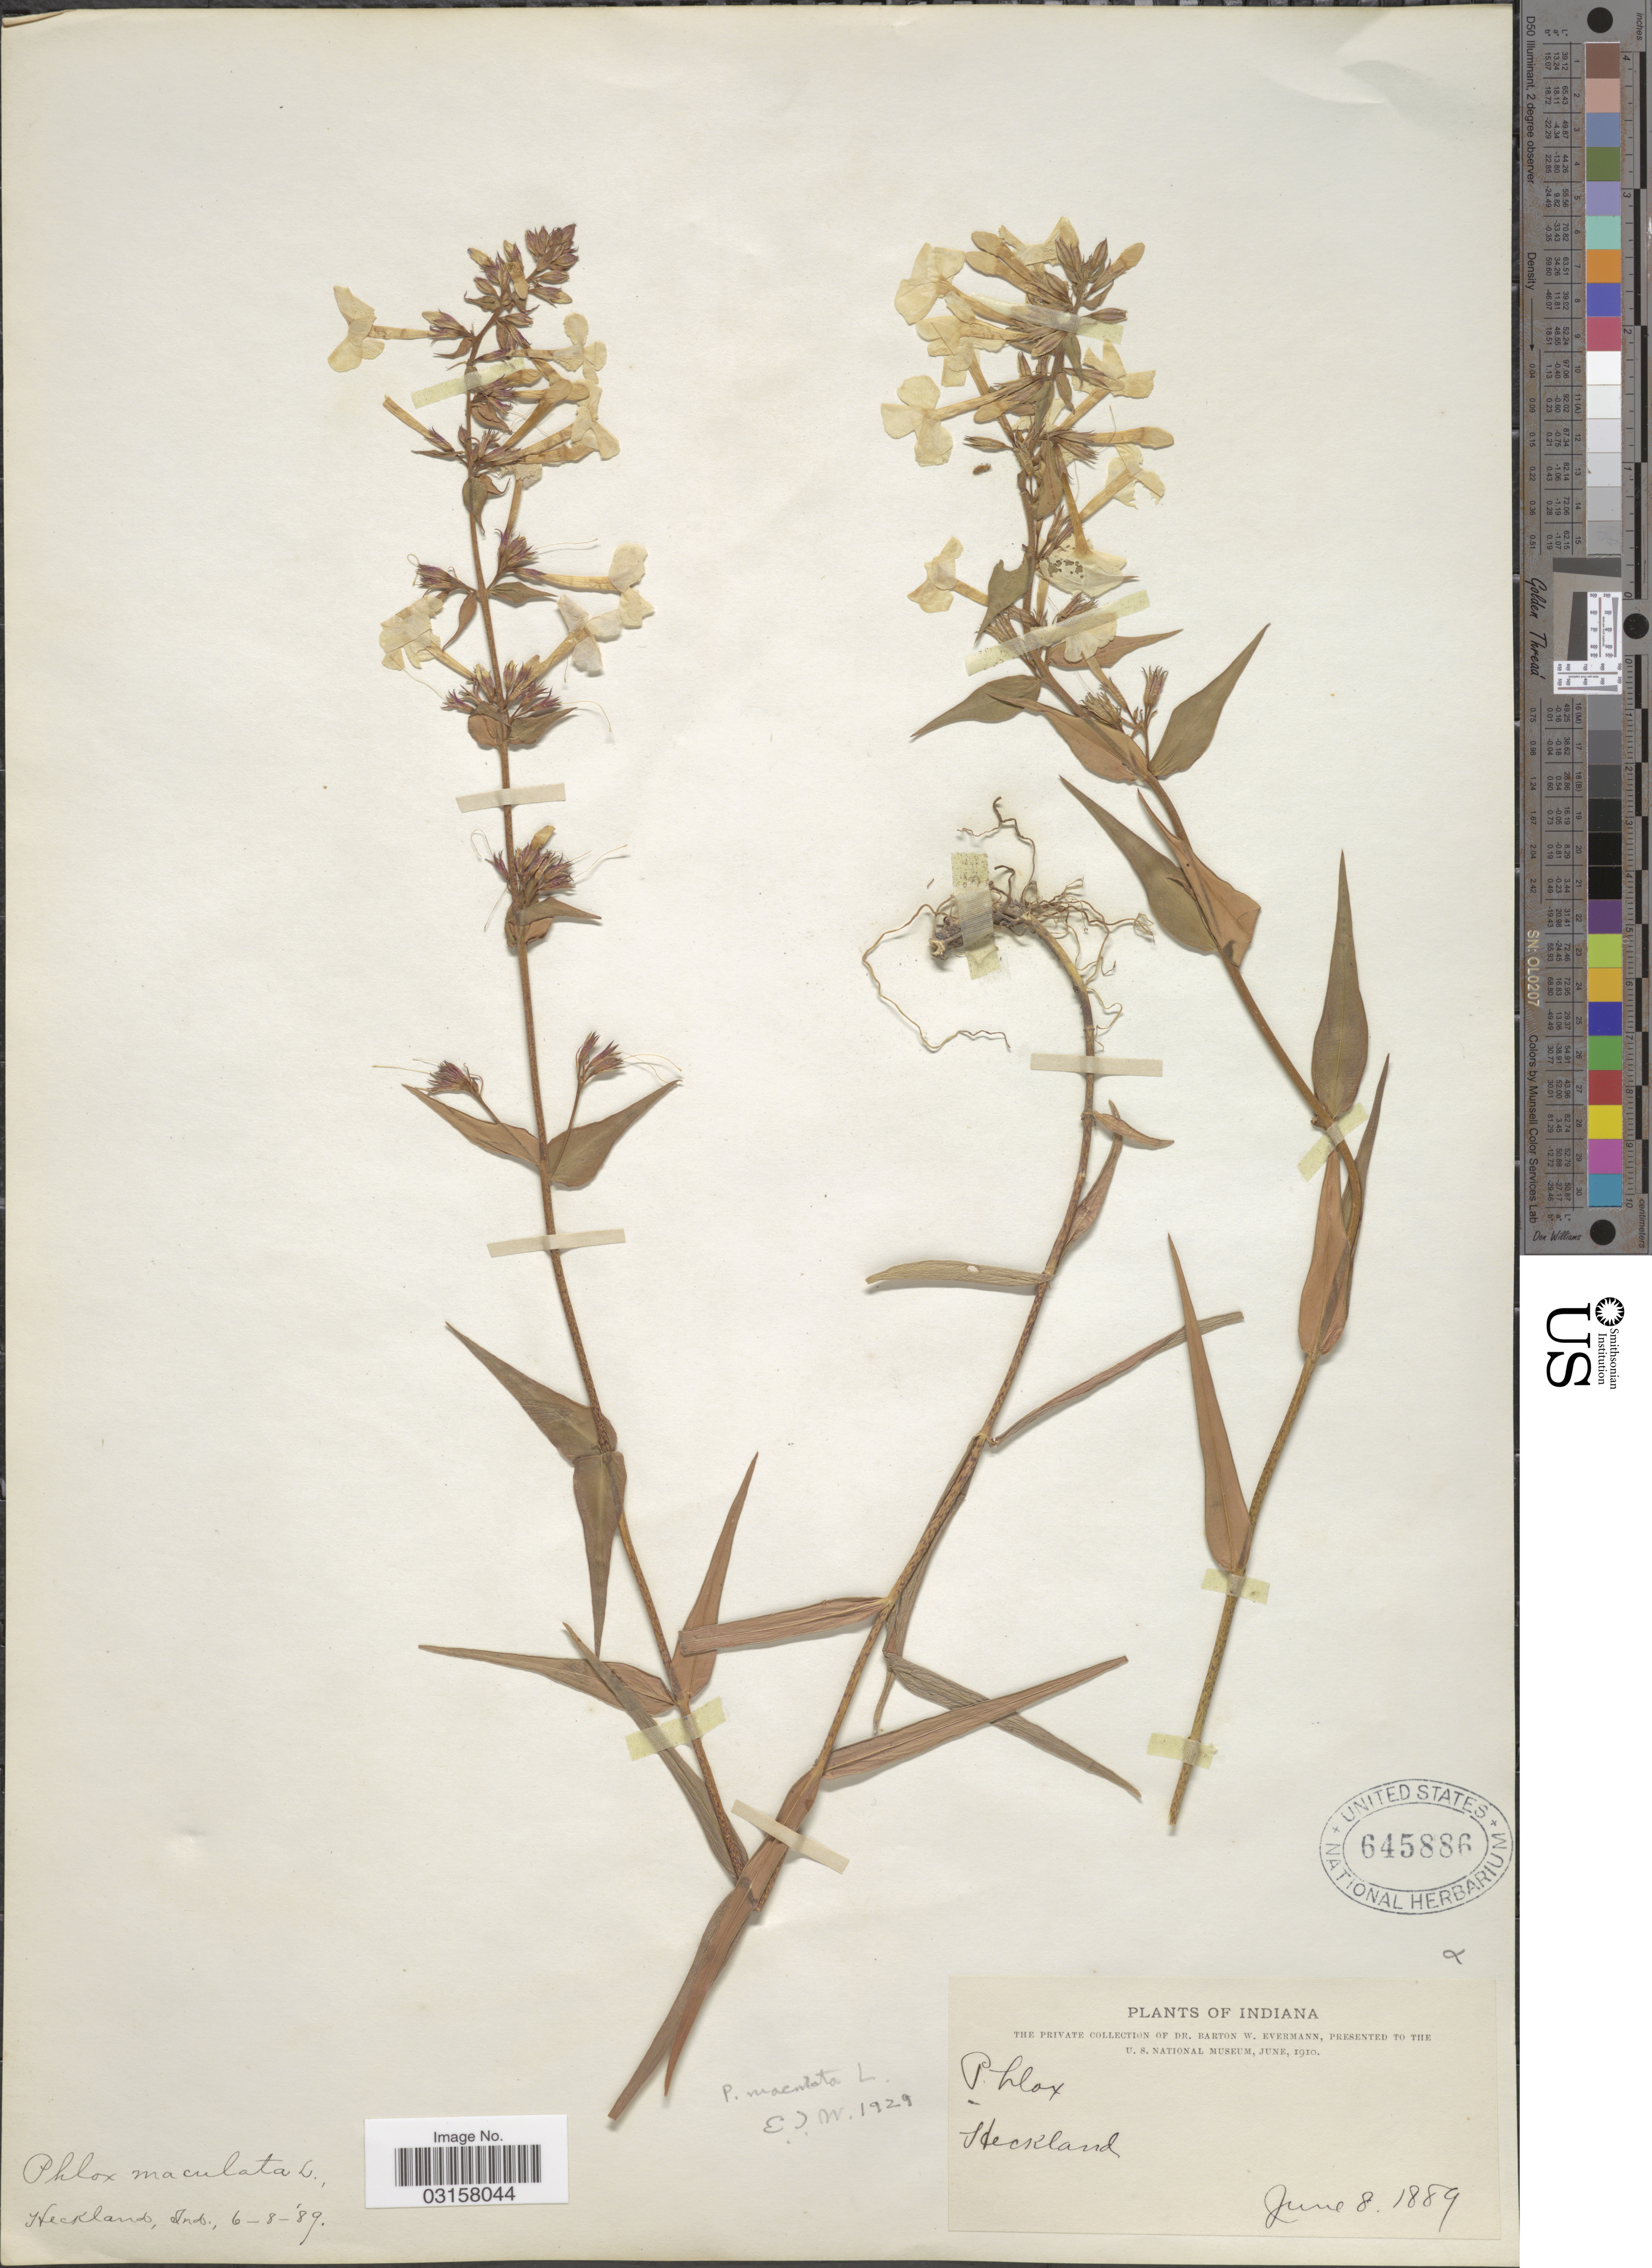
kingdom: Plantae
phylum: Tracheophyta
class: Magnoliopsida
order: Ericales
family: Polemoniaceae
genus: Phlox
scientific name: Phlox maculata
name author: L.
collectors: B. W. Evermann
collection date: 1889-06-08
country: United States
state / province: Indiana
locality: Heckland.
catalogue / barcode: US 645886